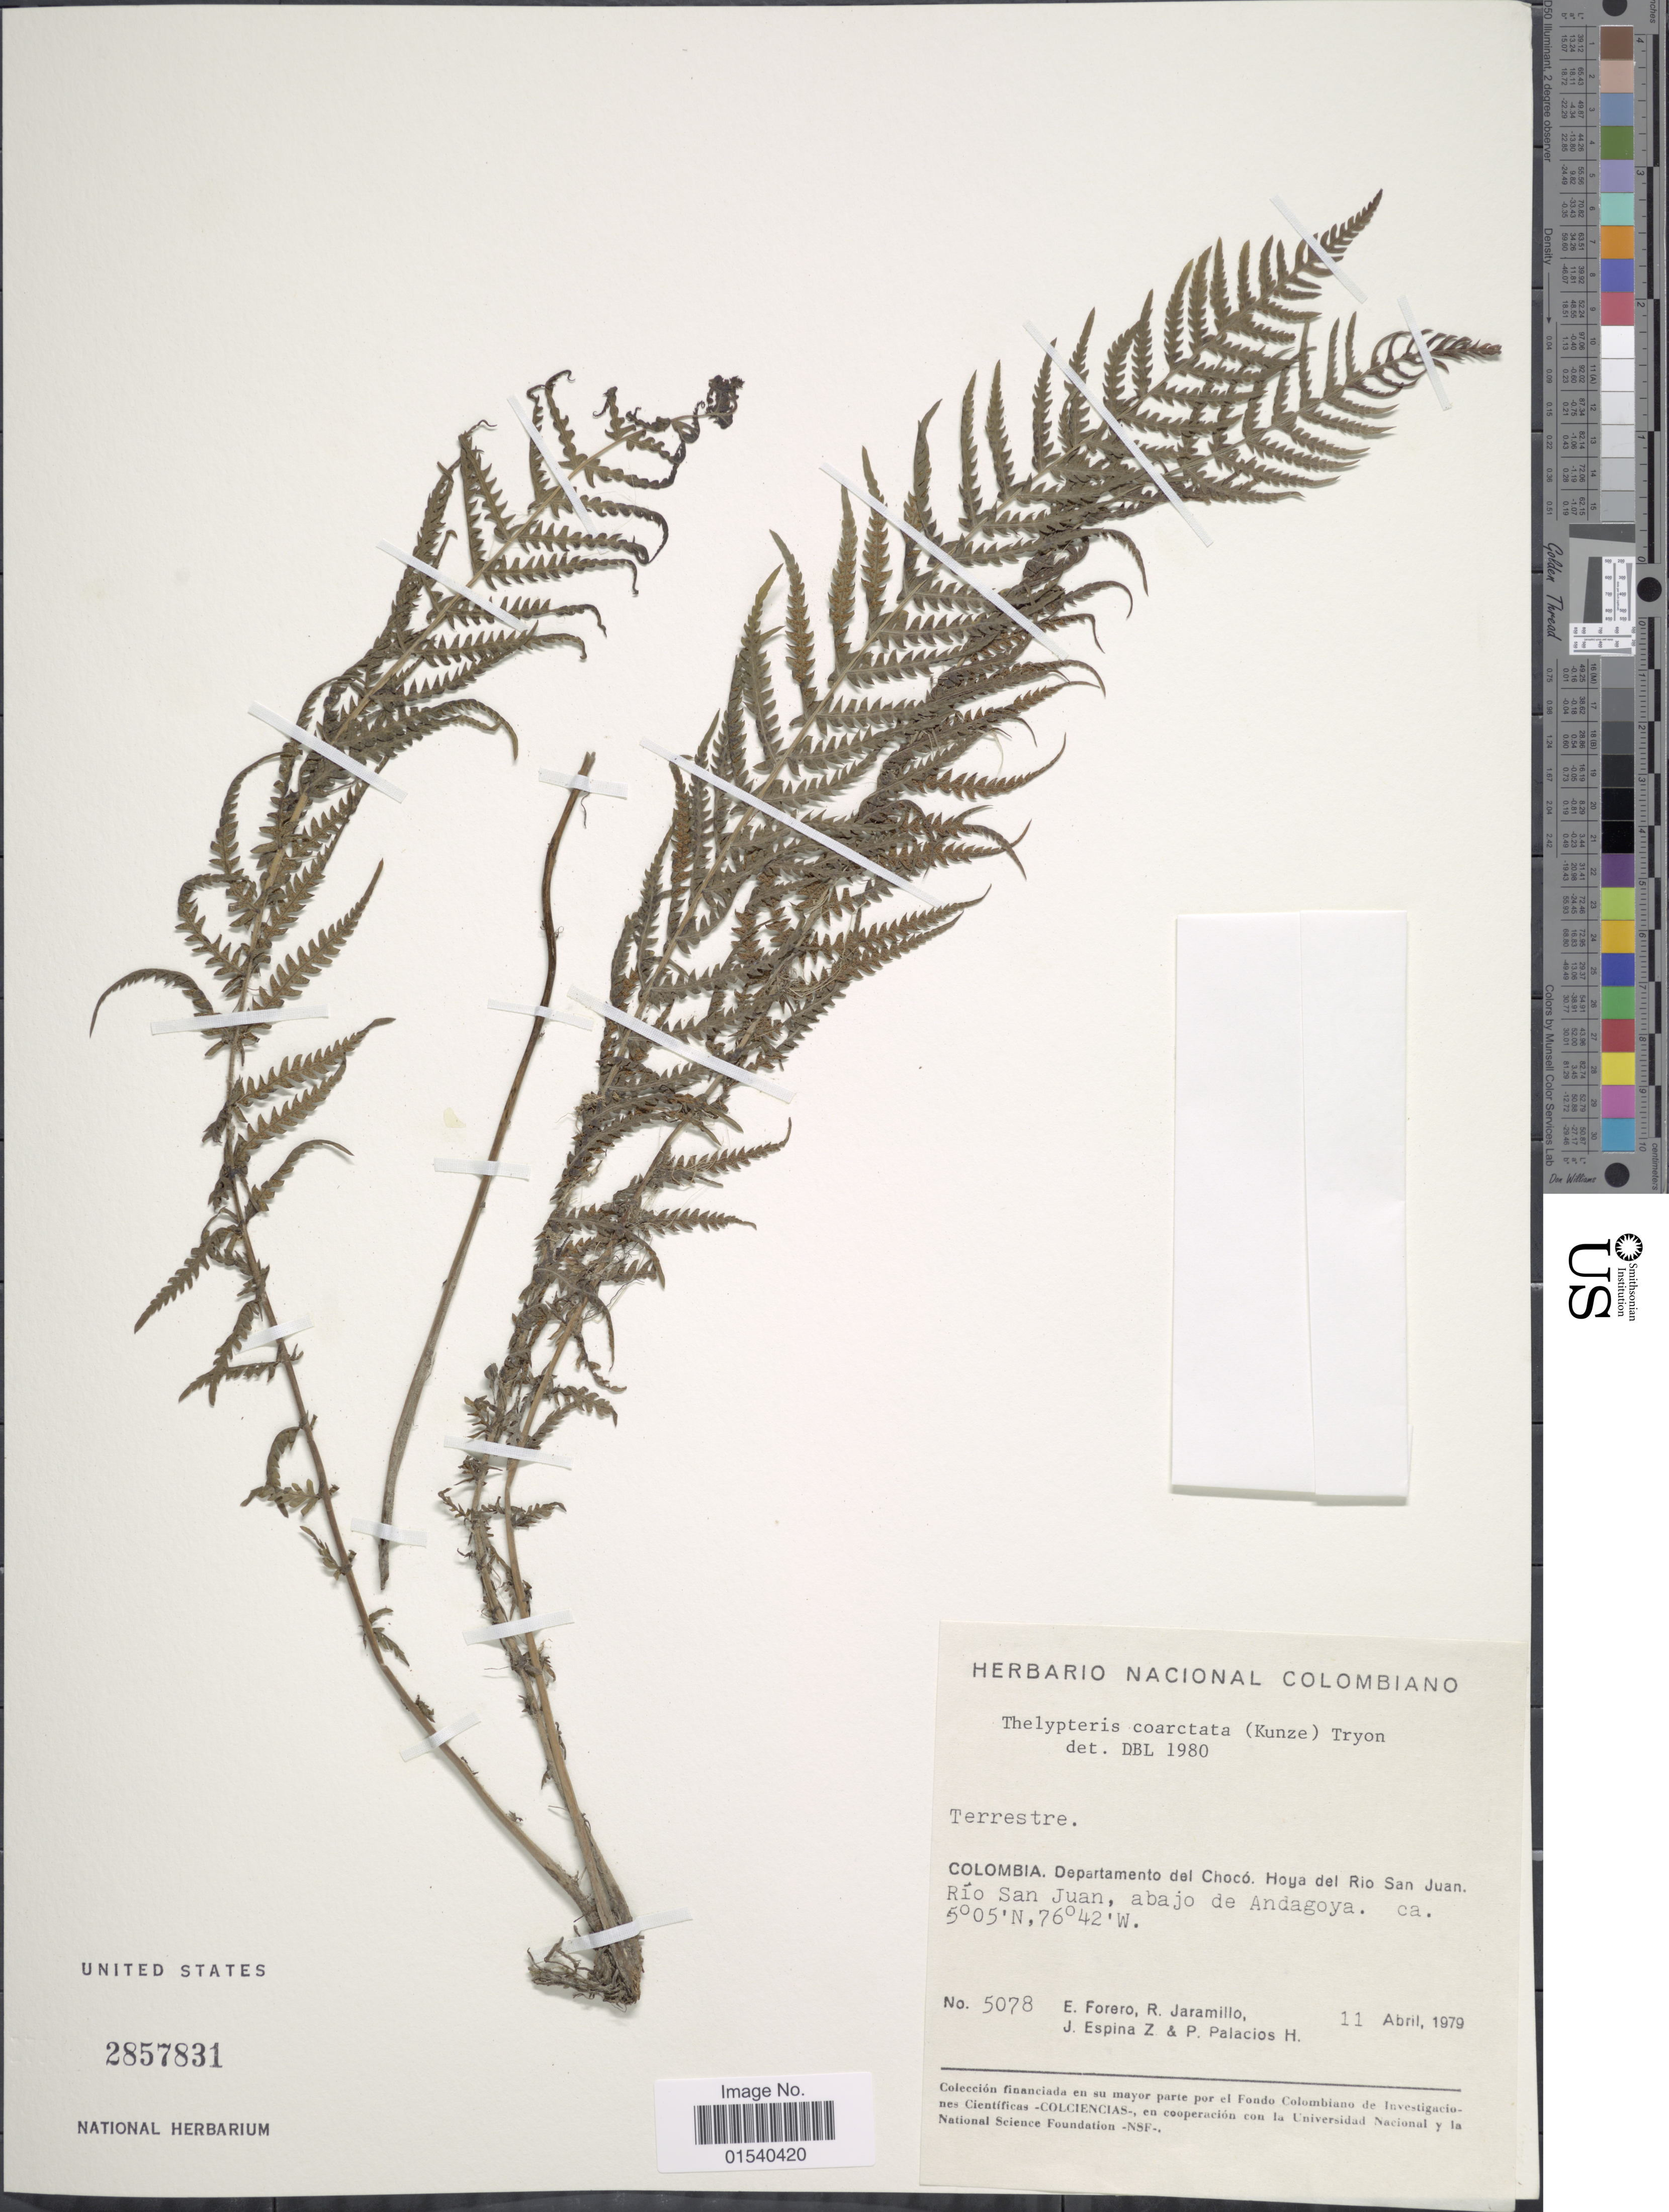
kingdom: Plantae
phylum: Tracheophyta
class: Polypodiopsida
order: Polypodiales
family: Thelypteridaceae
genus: Amauropelta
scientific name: Amauropelta opposita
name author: (Vahl) Pic. Serm.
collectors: E. Forero, R. Jaramillo M., J. Espina Z. & P. Palacios H.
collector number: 5078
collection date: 1979-04-11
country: Colombia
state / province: Chocó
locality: Departamento del Chocó. Hoya del Rio San Juan. Río San Juan, abajo de Andagoya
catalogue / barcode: US 2857831